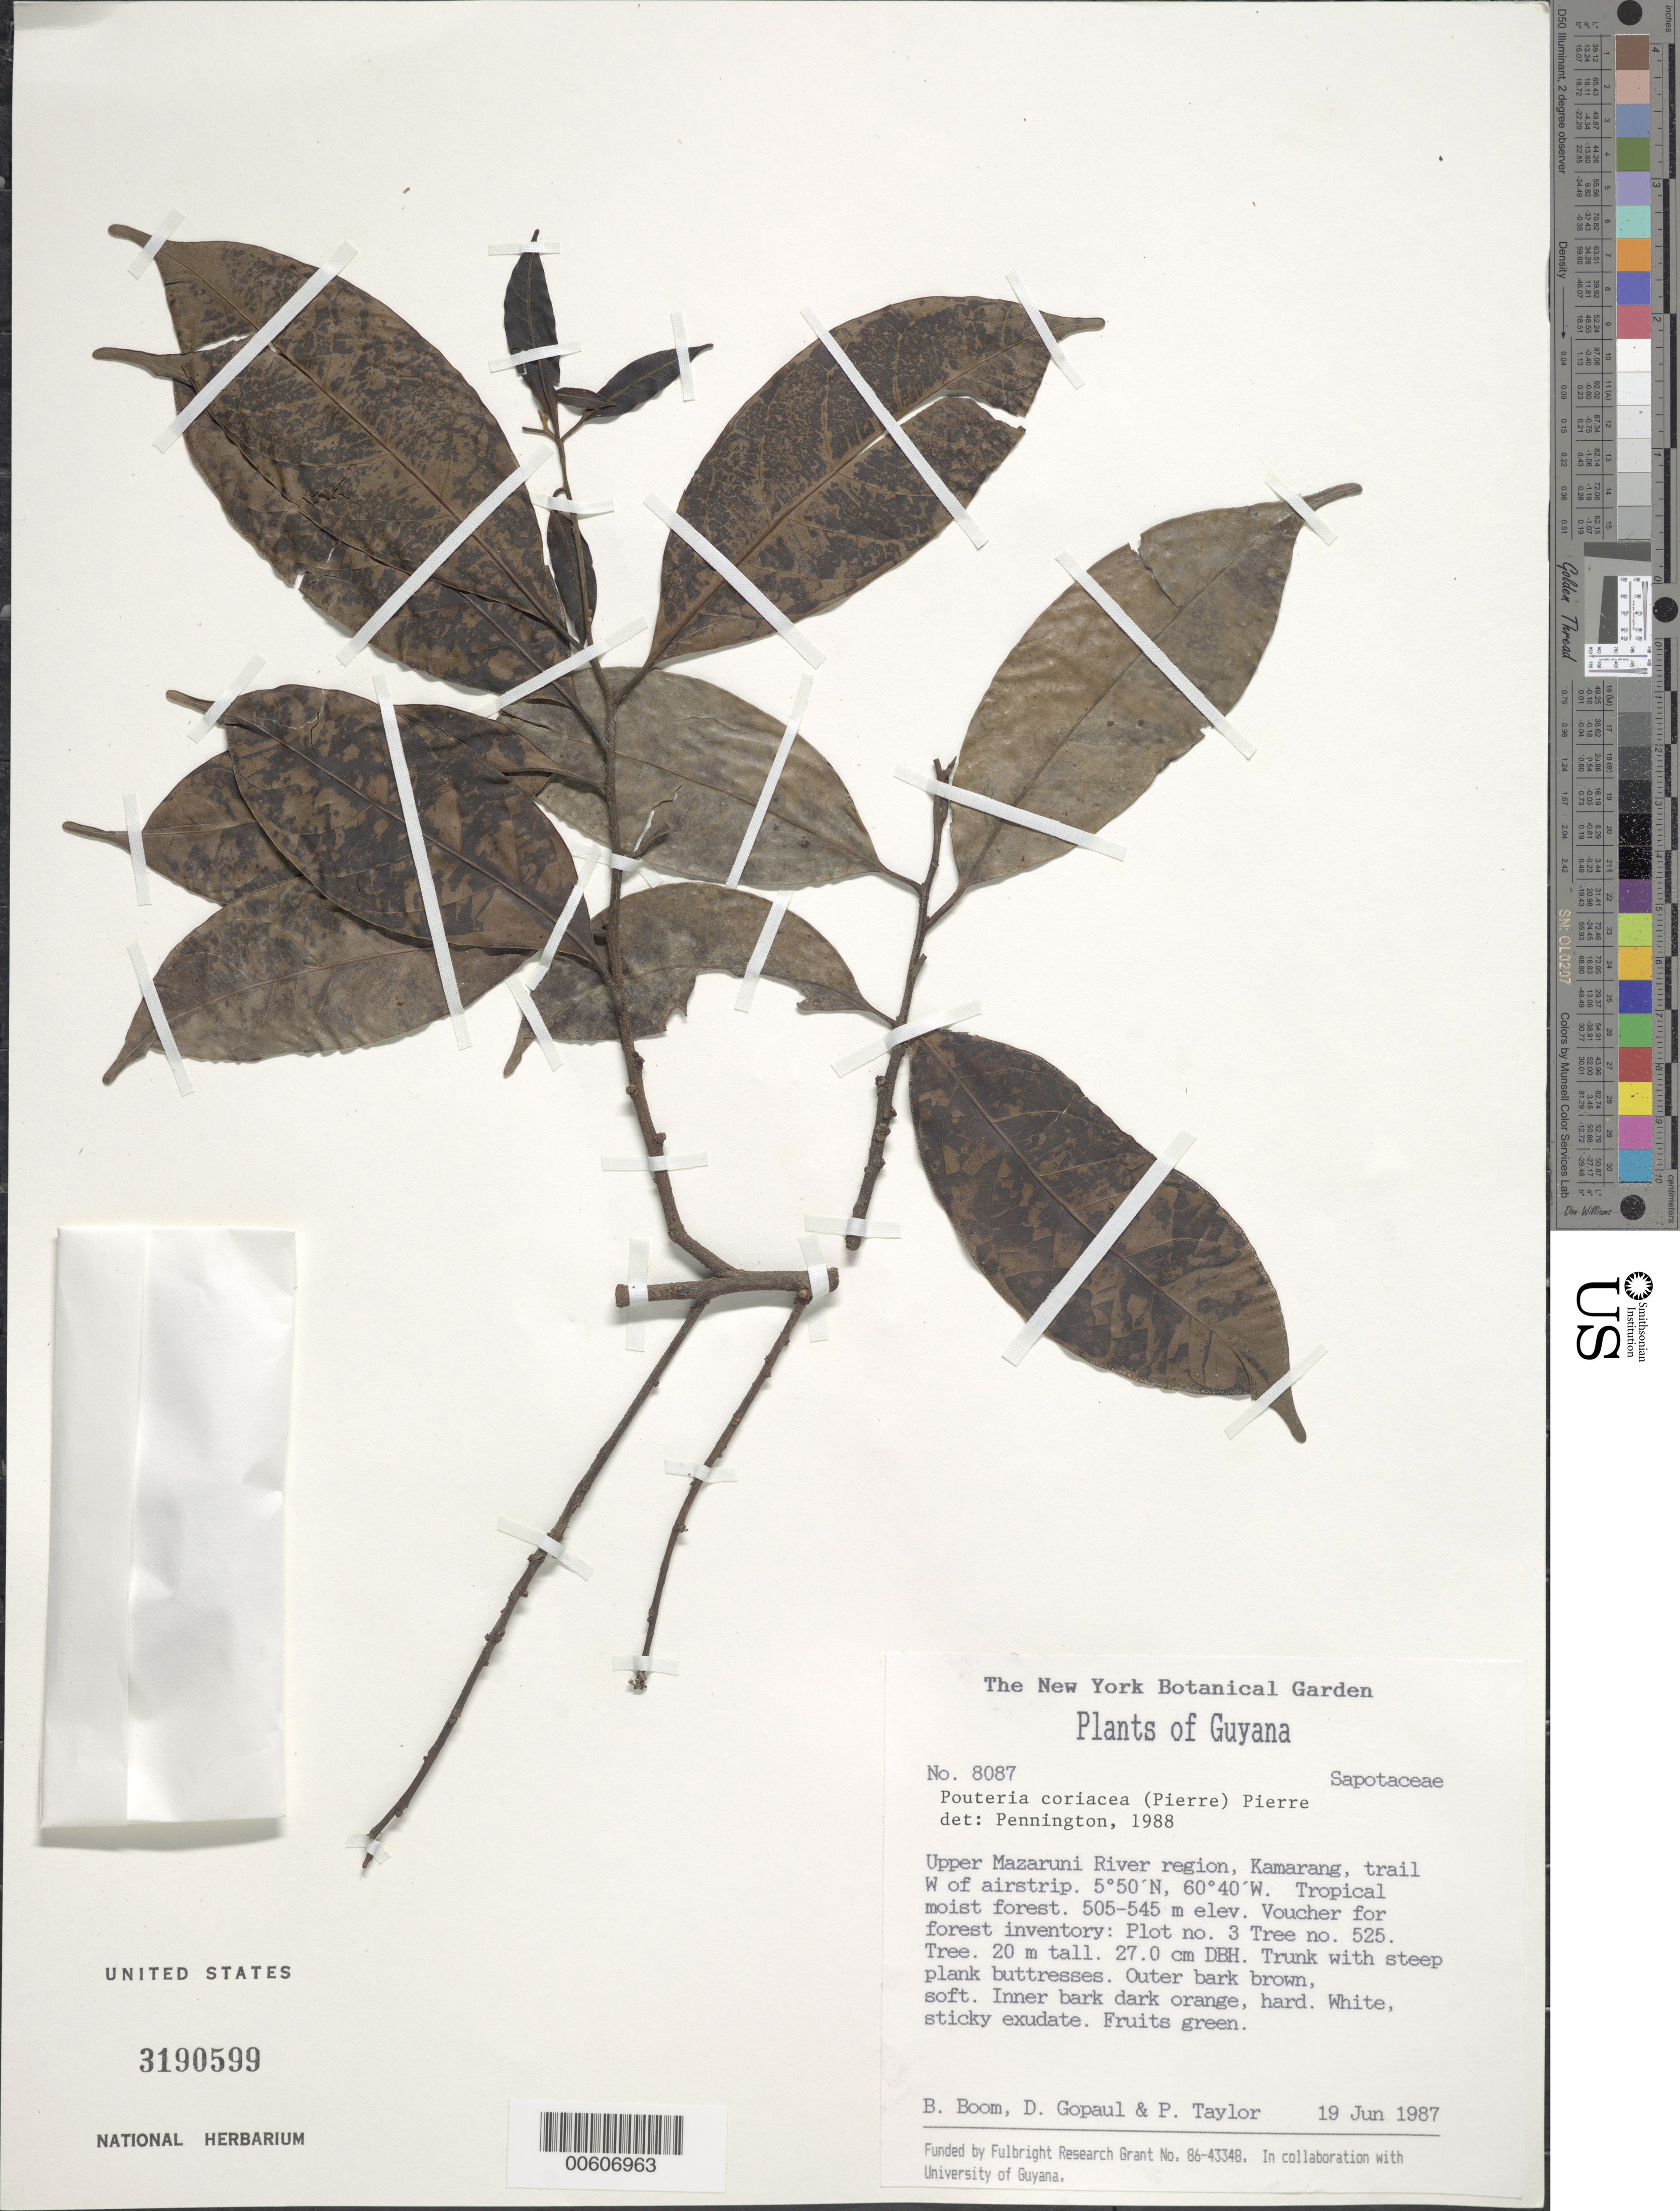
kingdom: Plantae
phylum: Tracheophyta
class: Magnoliopsida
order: Ericales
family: Sapotaceae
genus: Pouteria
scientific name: Pouteria coriacea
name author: (Pierre) Pierre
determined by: Pennington, --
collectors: B. M. Boom, D. Gopaul & P. Taylor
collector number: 8087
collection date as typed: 19-Jun-87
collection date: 1987-06-19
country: Guyana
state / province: Cuyuni-Mazaruni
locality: Kamarang, upper Mazaruni R., trail W of airstrip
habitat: Tropical moist forest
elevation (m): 505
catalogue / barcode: US 3190599